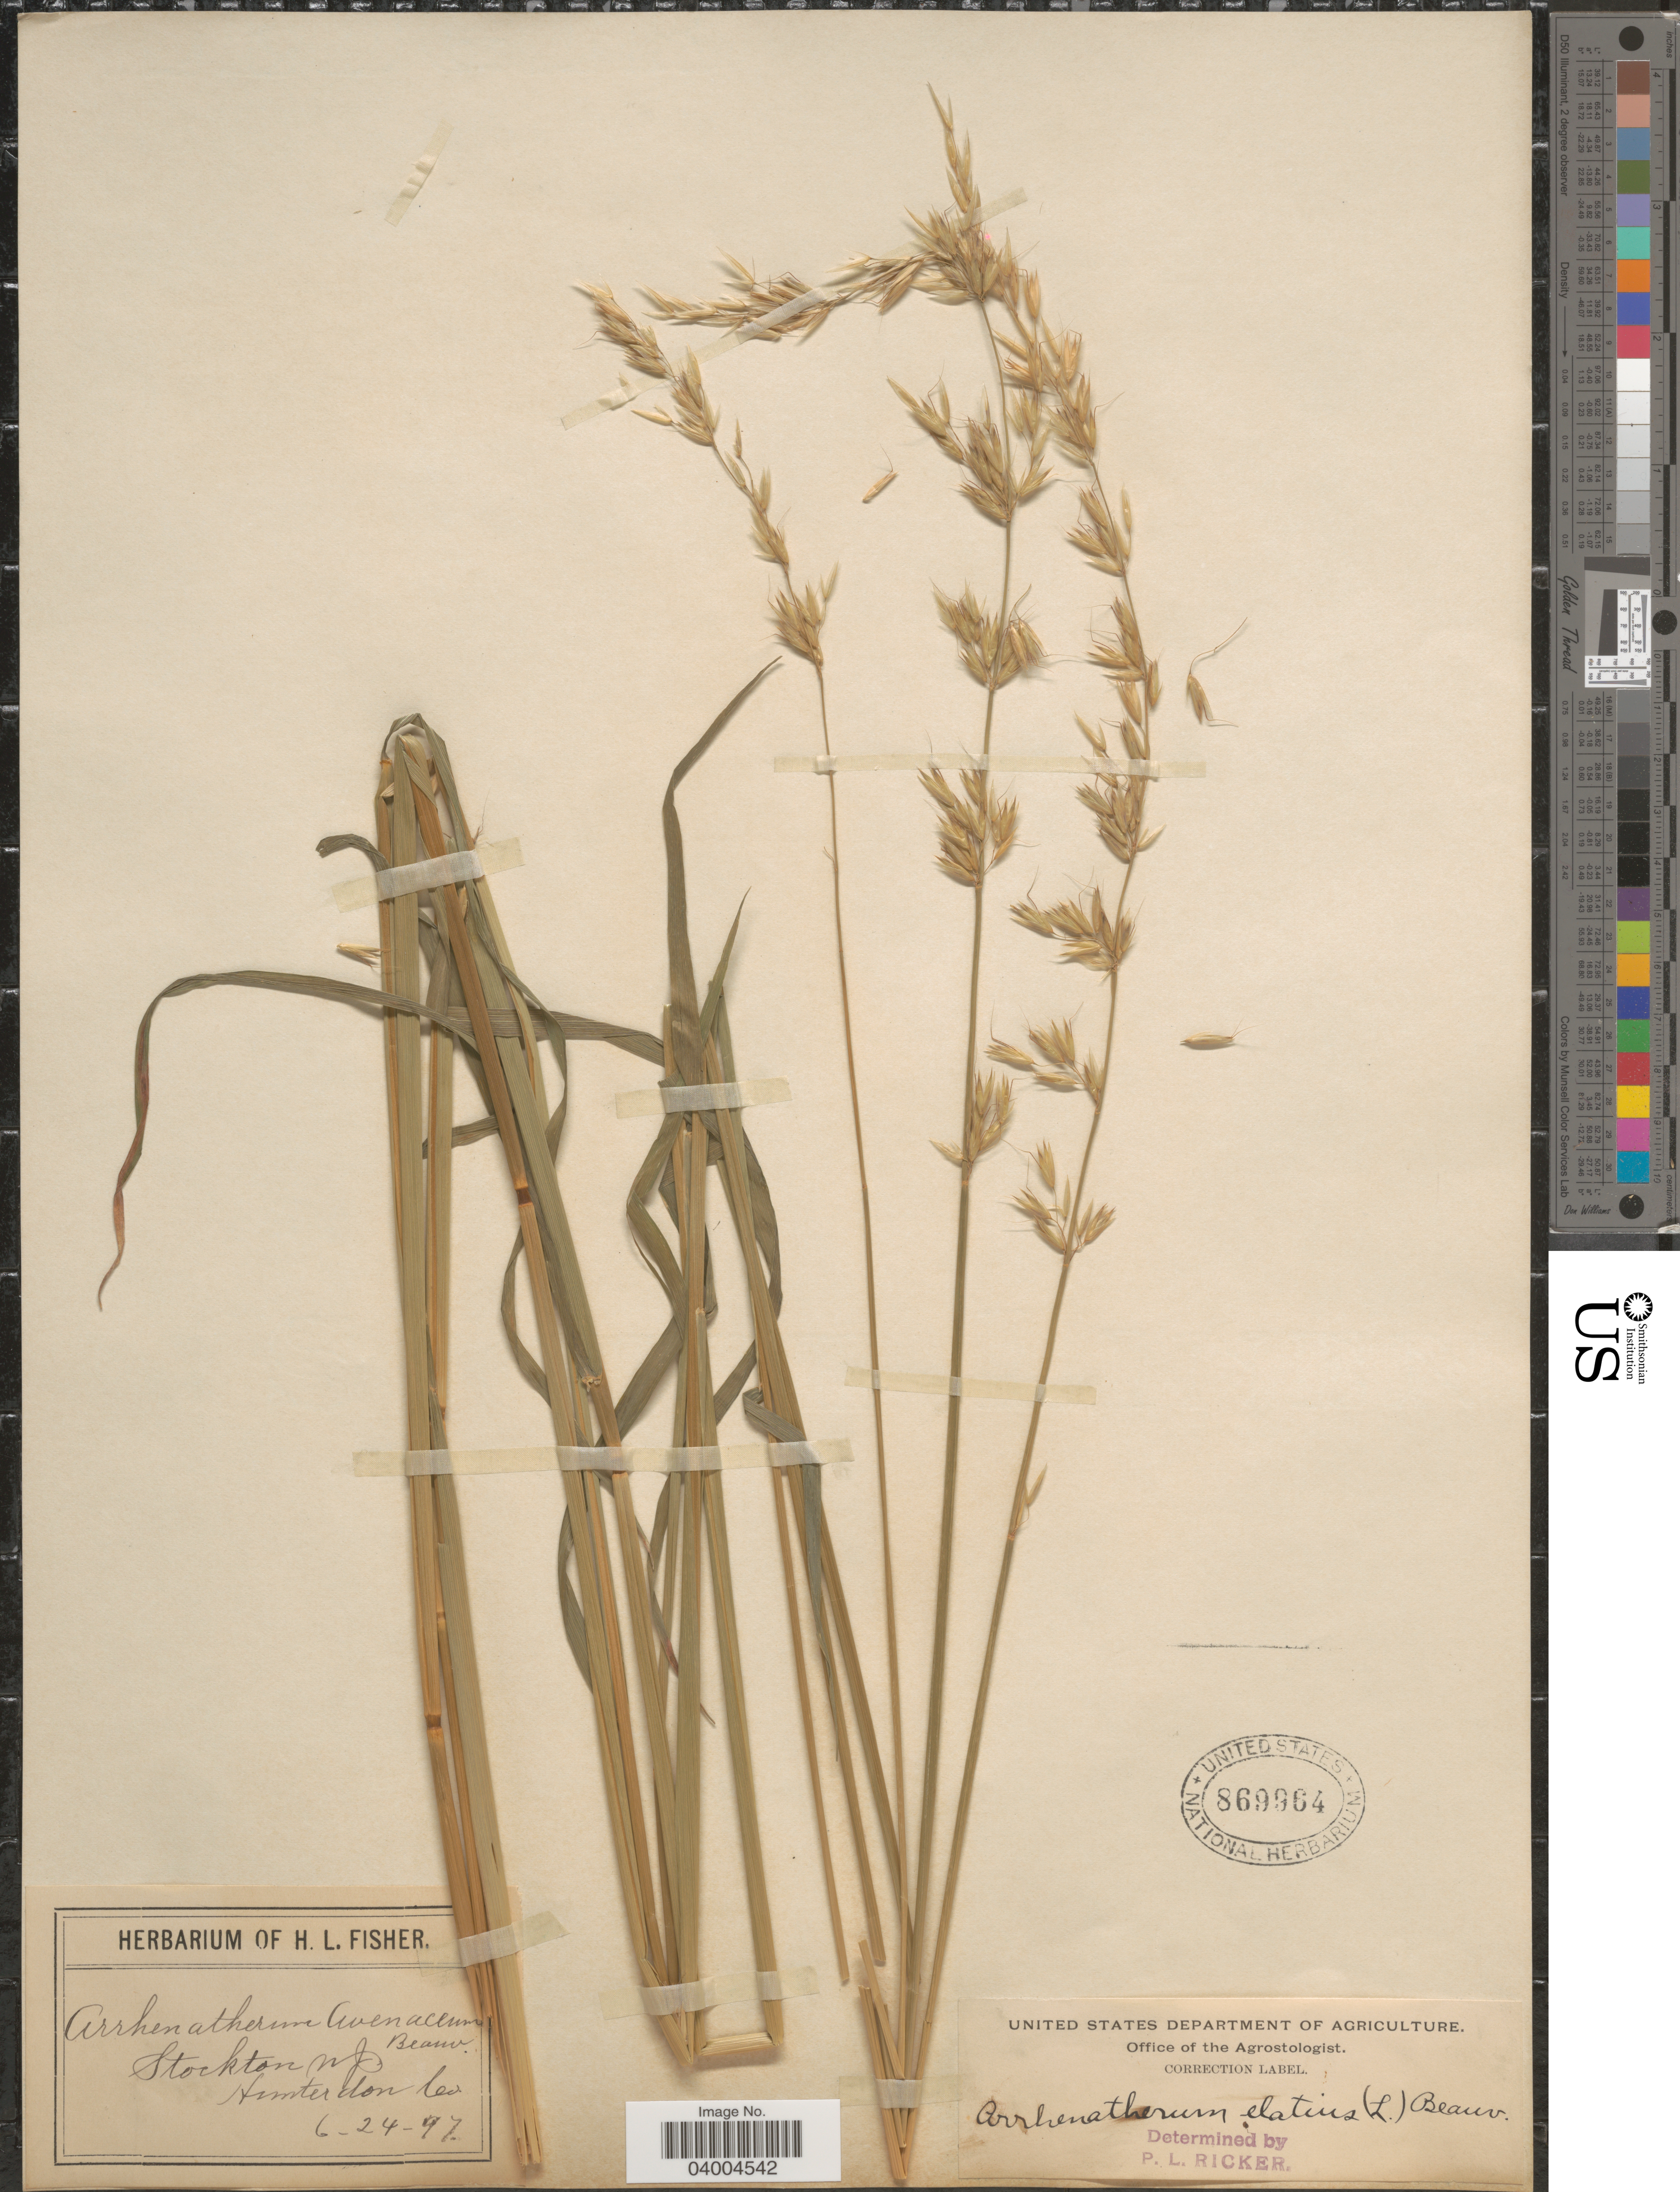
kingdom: Plantae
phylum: Tracheophyta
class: Liliopsida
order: Poales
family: Poaceae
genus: Arrhenatherum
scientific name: Arrhenatherum elatius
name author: (L.) J. Presl & C. Presl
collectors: ex herb. of H. L. Fisher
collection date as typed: Transcribed d/m/y: 24/6/97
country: United States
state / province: New Jersey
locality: Stockton. Hunterdon Co.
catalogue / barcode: US 869964